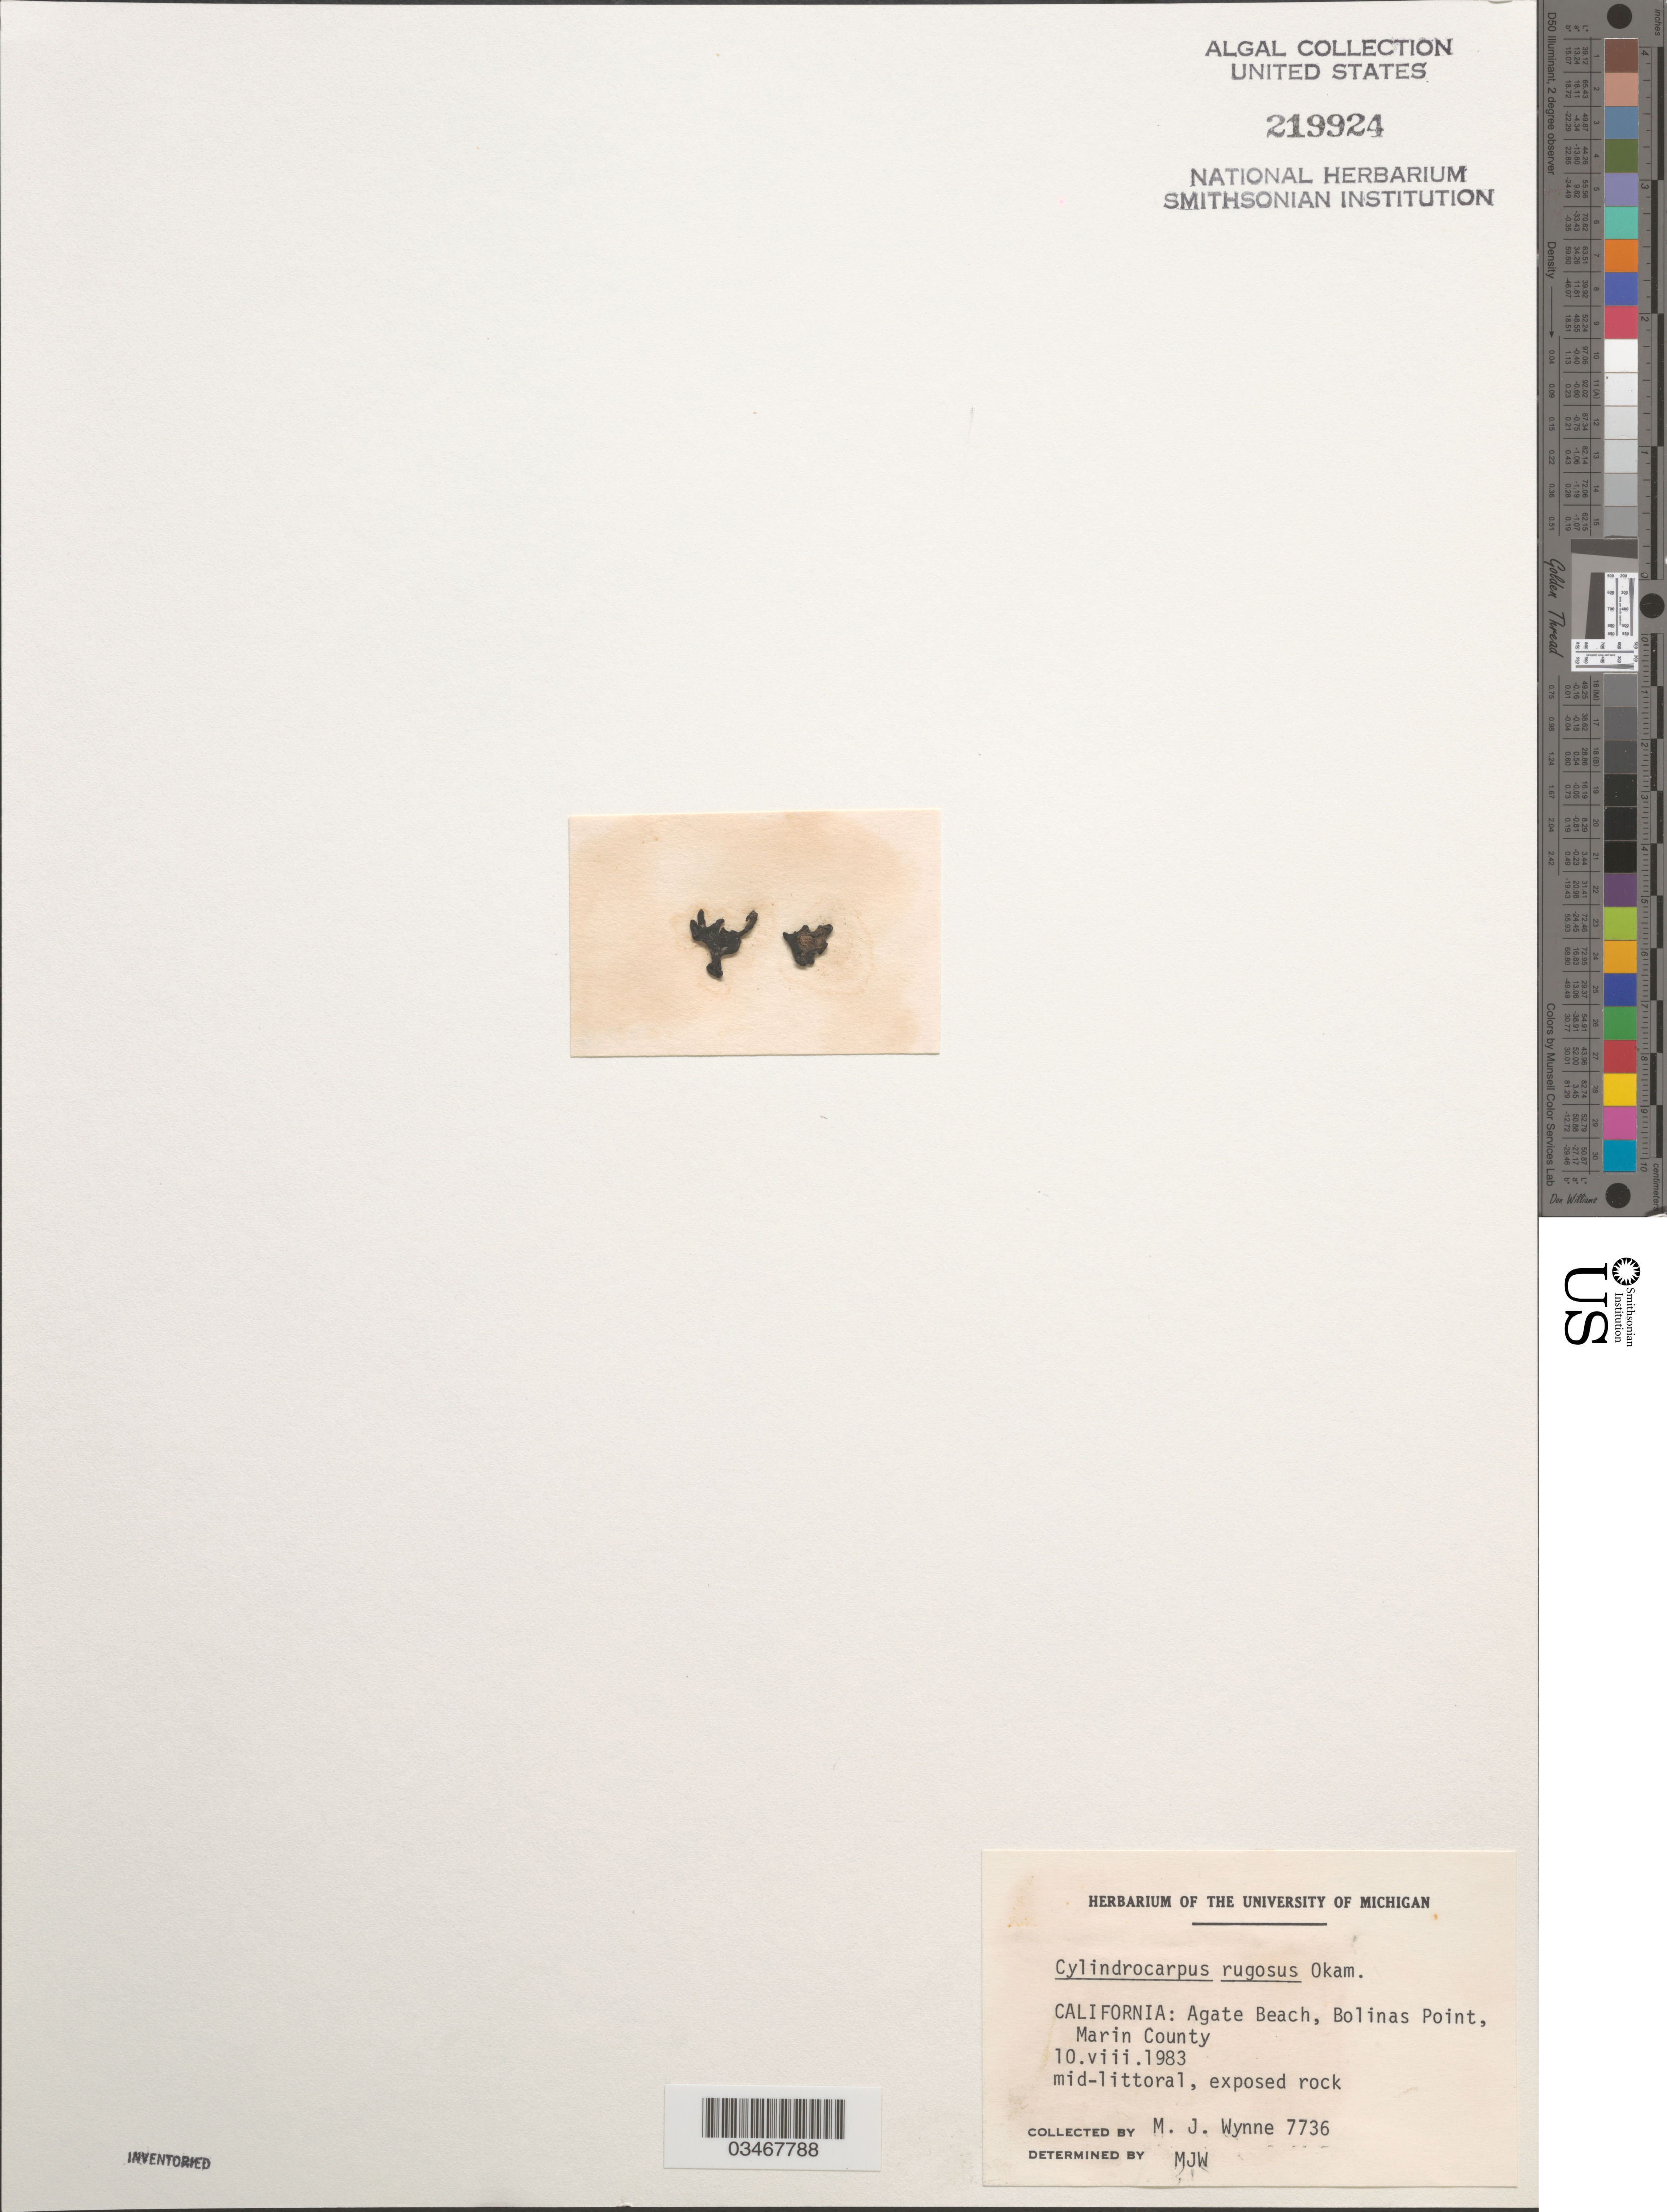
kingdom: Chromista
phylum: Ochrophyta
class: Phaeophyceae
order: Ectocarpales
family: Petrospongiaceae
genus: Petrospongium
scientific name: Petrospongium rugosum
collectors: M.J. Wynne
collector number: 7736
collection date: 1983-08-10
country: United States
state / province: California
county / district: Marin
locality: Agate Beach.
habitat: Mid-littoral, exposed rock.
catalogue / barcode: US 219924